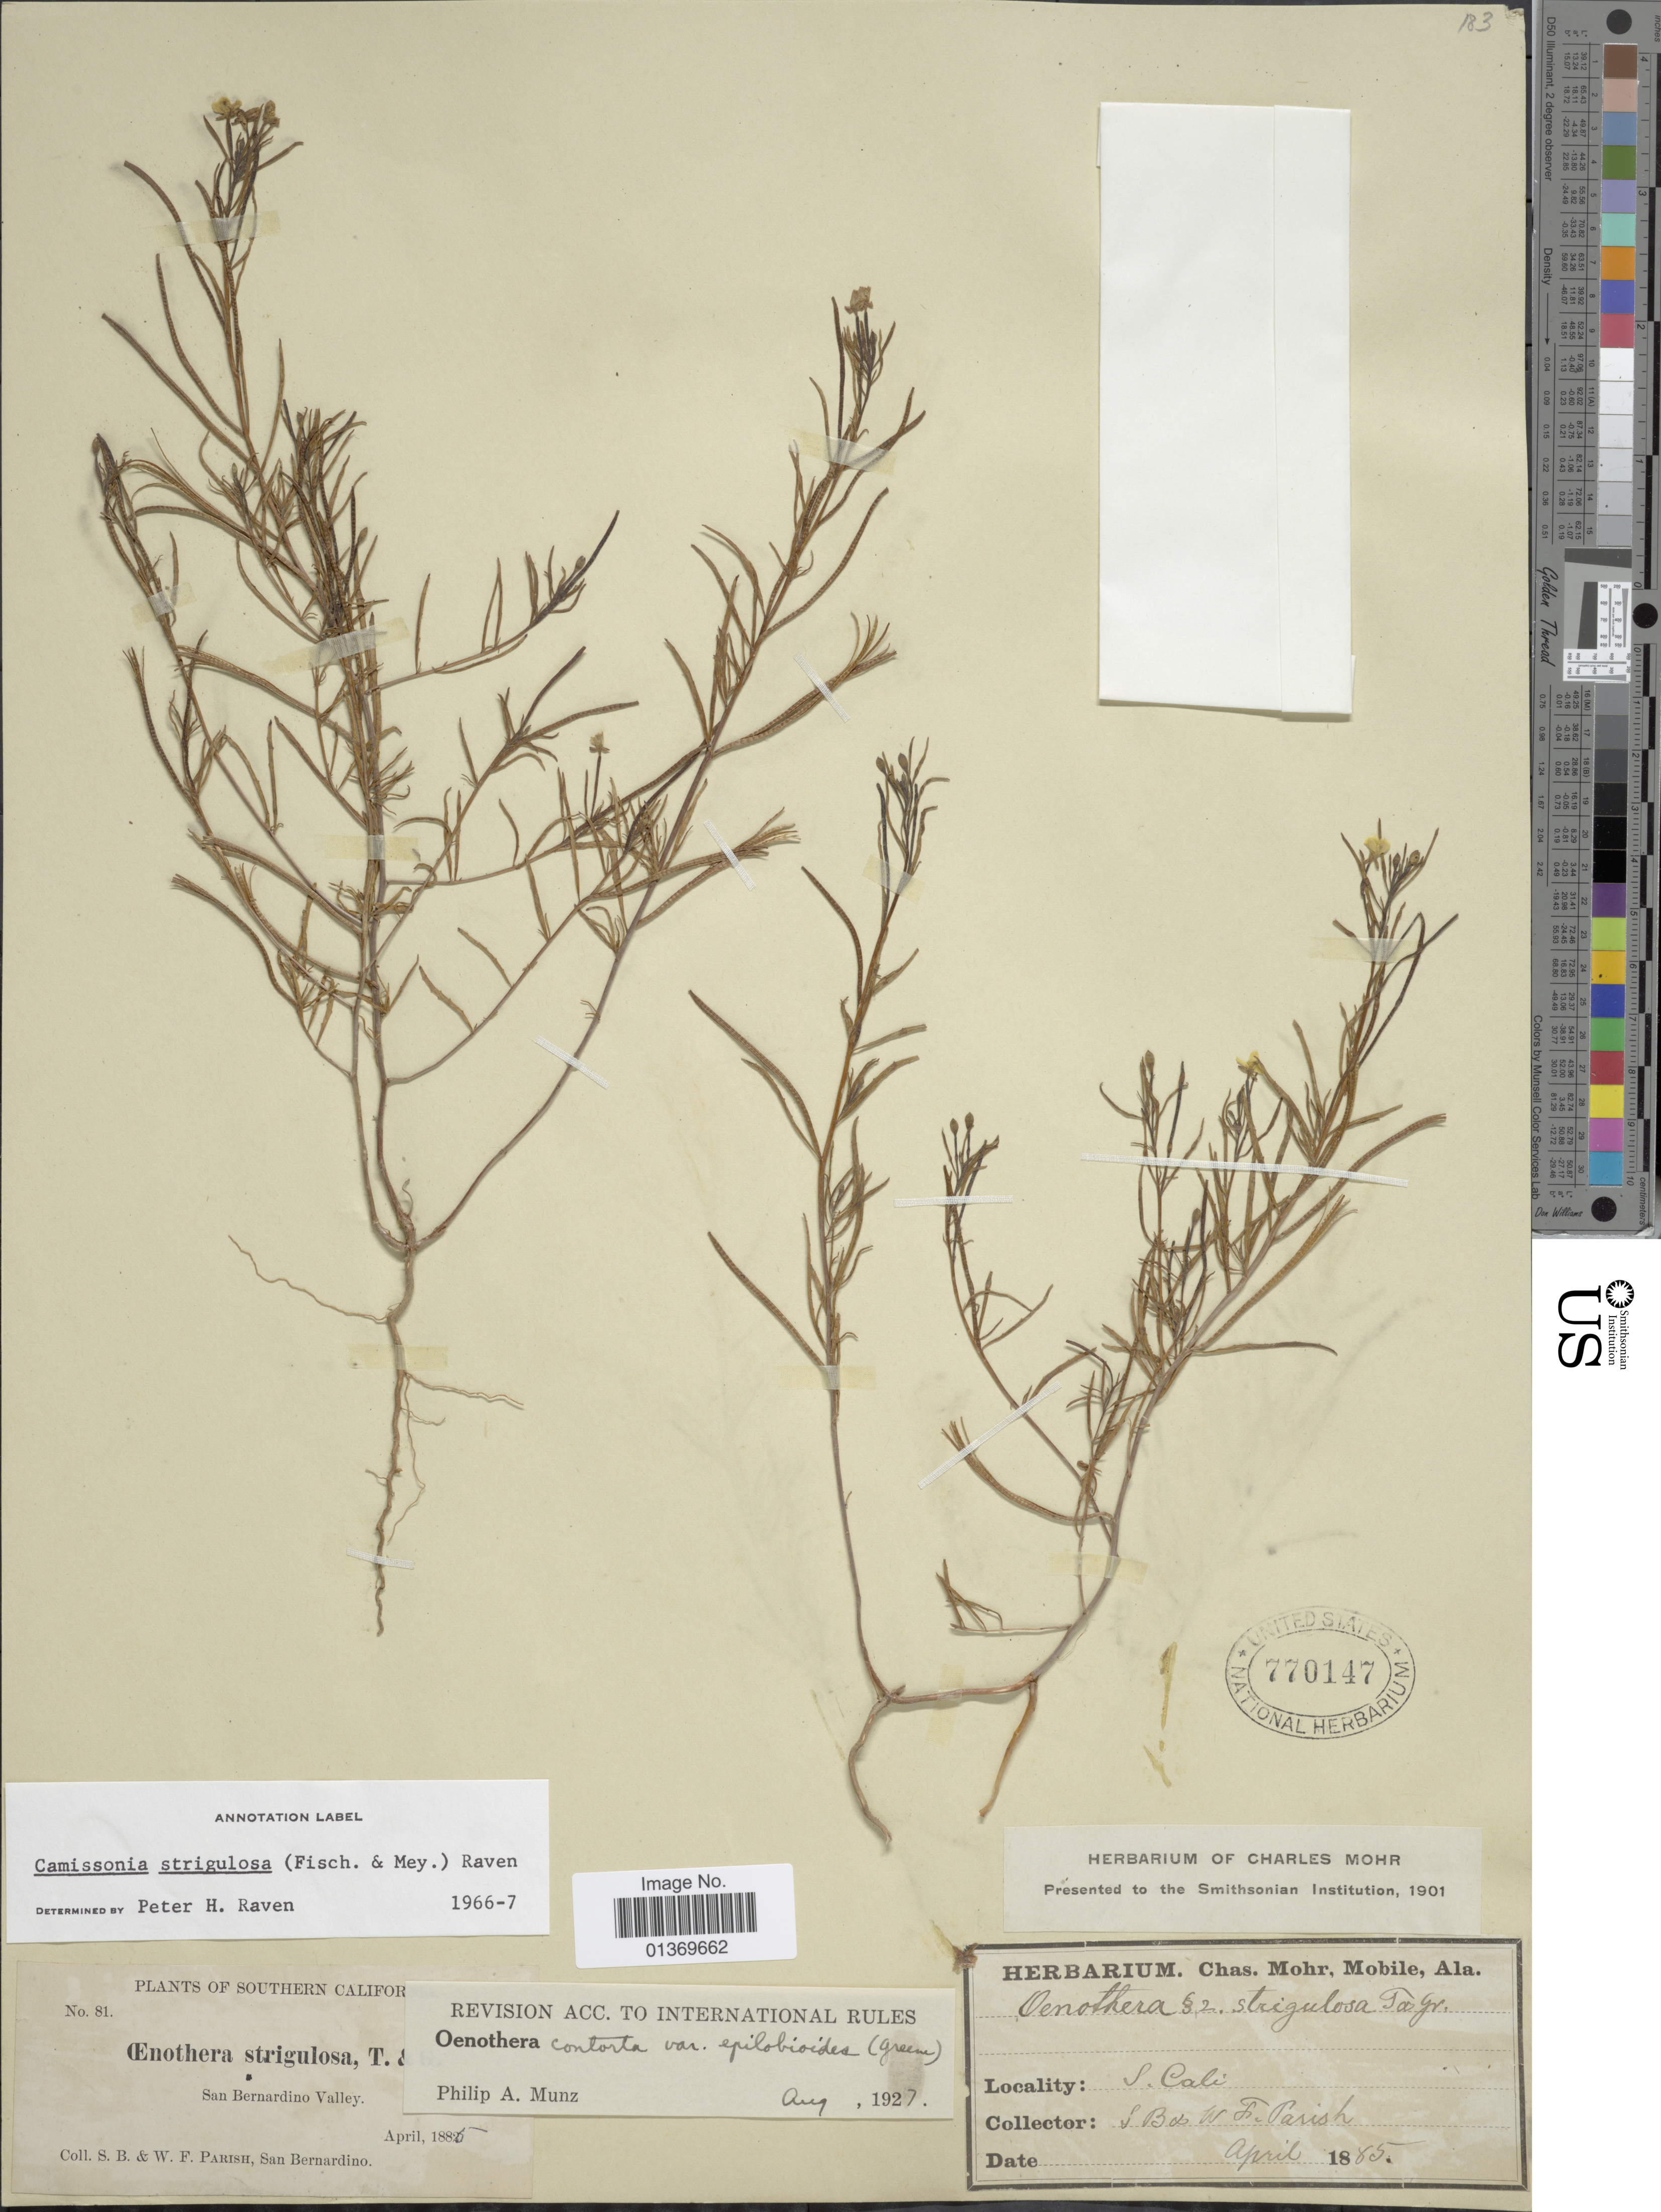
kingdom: Plantae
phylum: Tracheophyta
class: Magnoliopsida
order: Myrtales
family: Onagraceae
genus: Camissonia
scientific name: Camissonia strigulosa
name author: (Fisch. & C.A. Mey.) P.H. Raven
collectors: S. B. Parish & W. F. Parish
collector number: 81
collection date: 1885-04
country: United States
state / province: California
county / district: San Bernardino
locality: Southern California, San Bernardino Valley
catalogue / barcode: US 770147